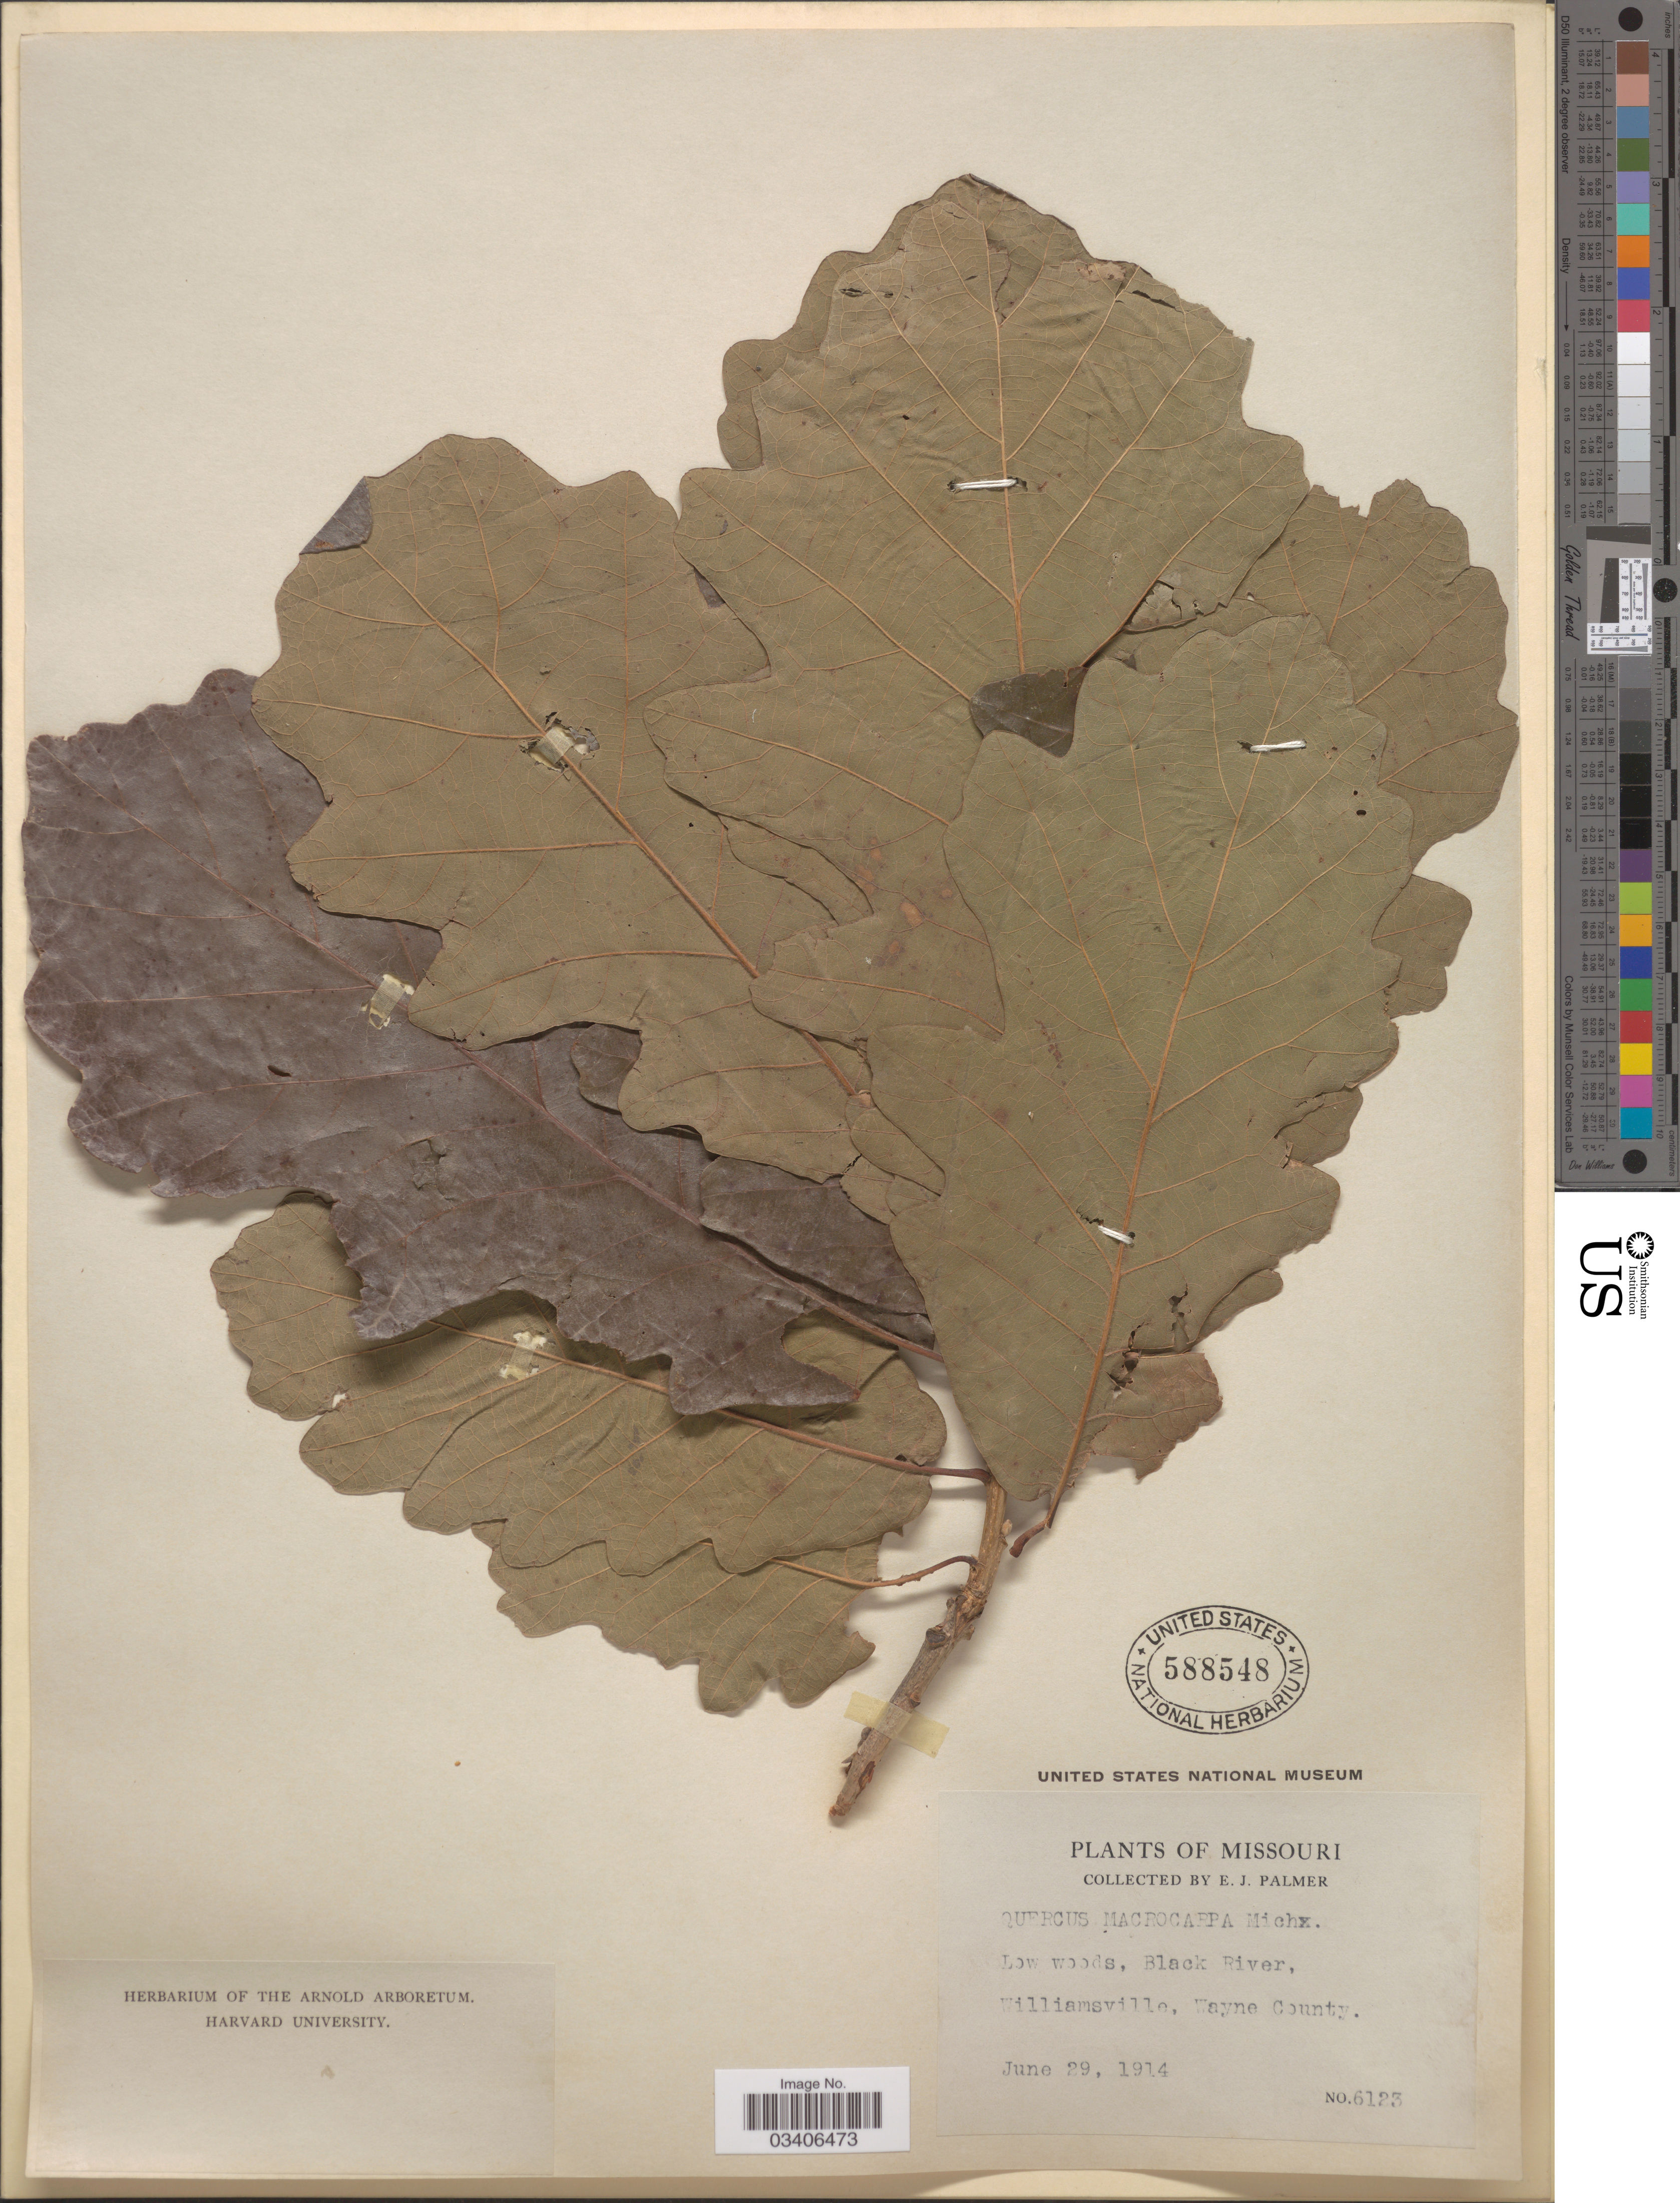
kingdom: Plantae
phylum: Tracheophyta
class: Magnoliopsida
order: Fagales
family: Fagaceae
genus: Quercus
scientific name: Quercus macrocarpa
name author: Michx.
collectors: E. J. Palmer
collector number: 6123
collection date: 1914-06-29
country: United States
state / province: Missouri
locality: Low woods, Black River, Williamsville, Wayne County.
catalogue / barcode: US 588548